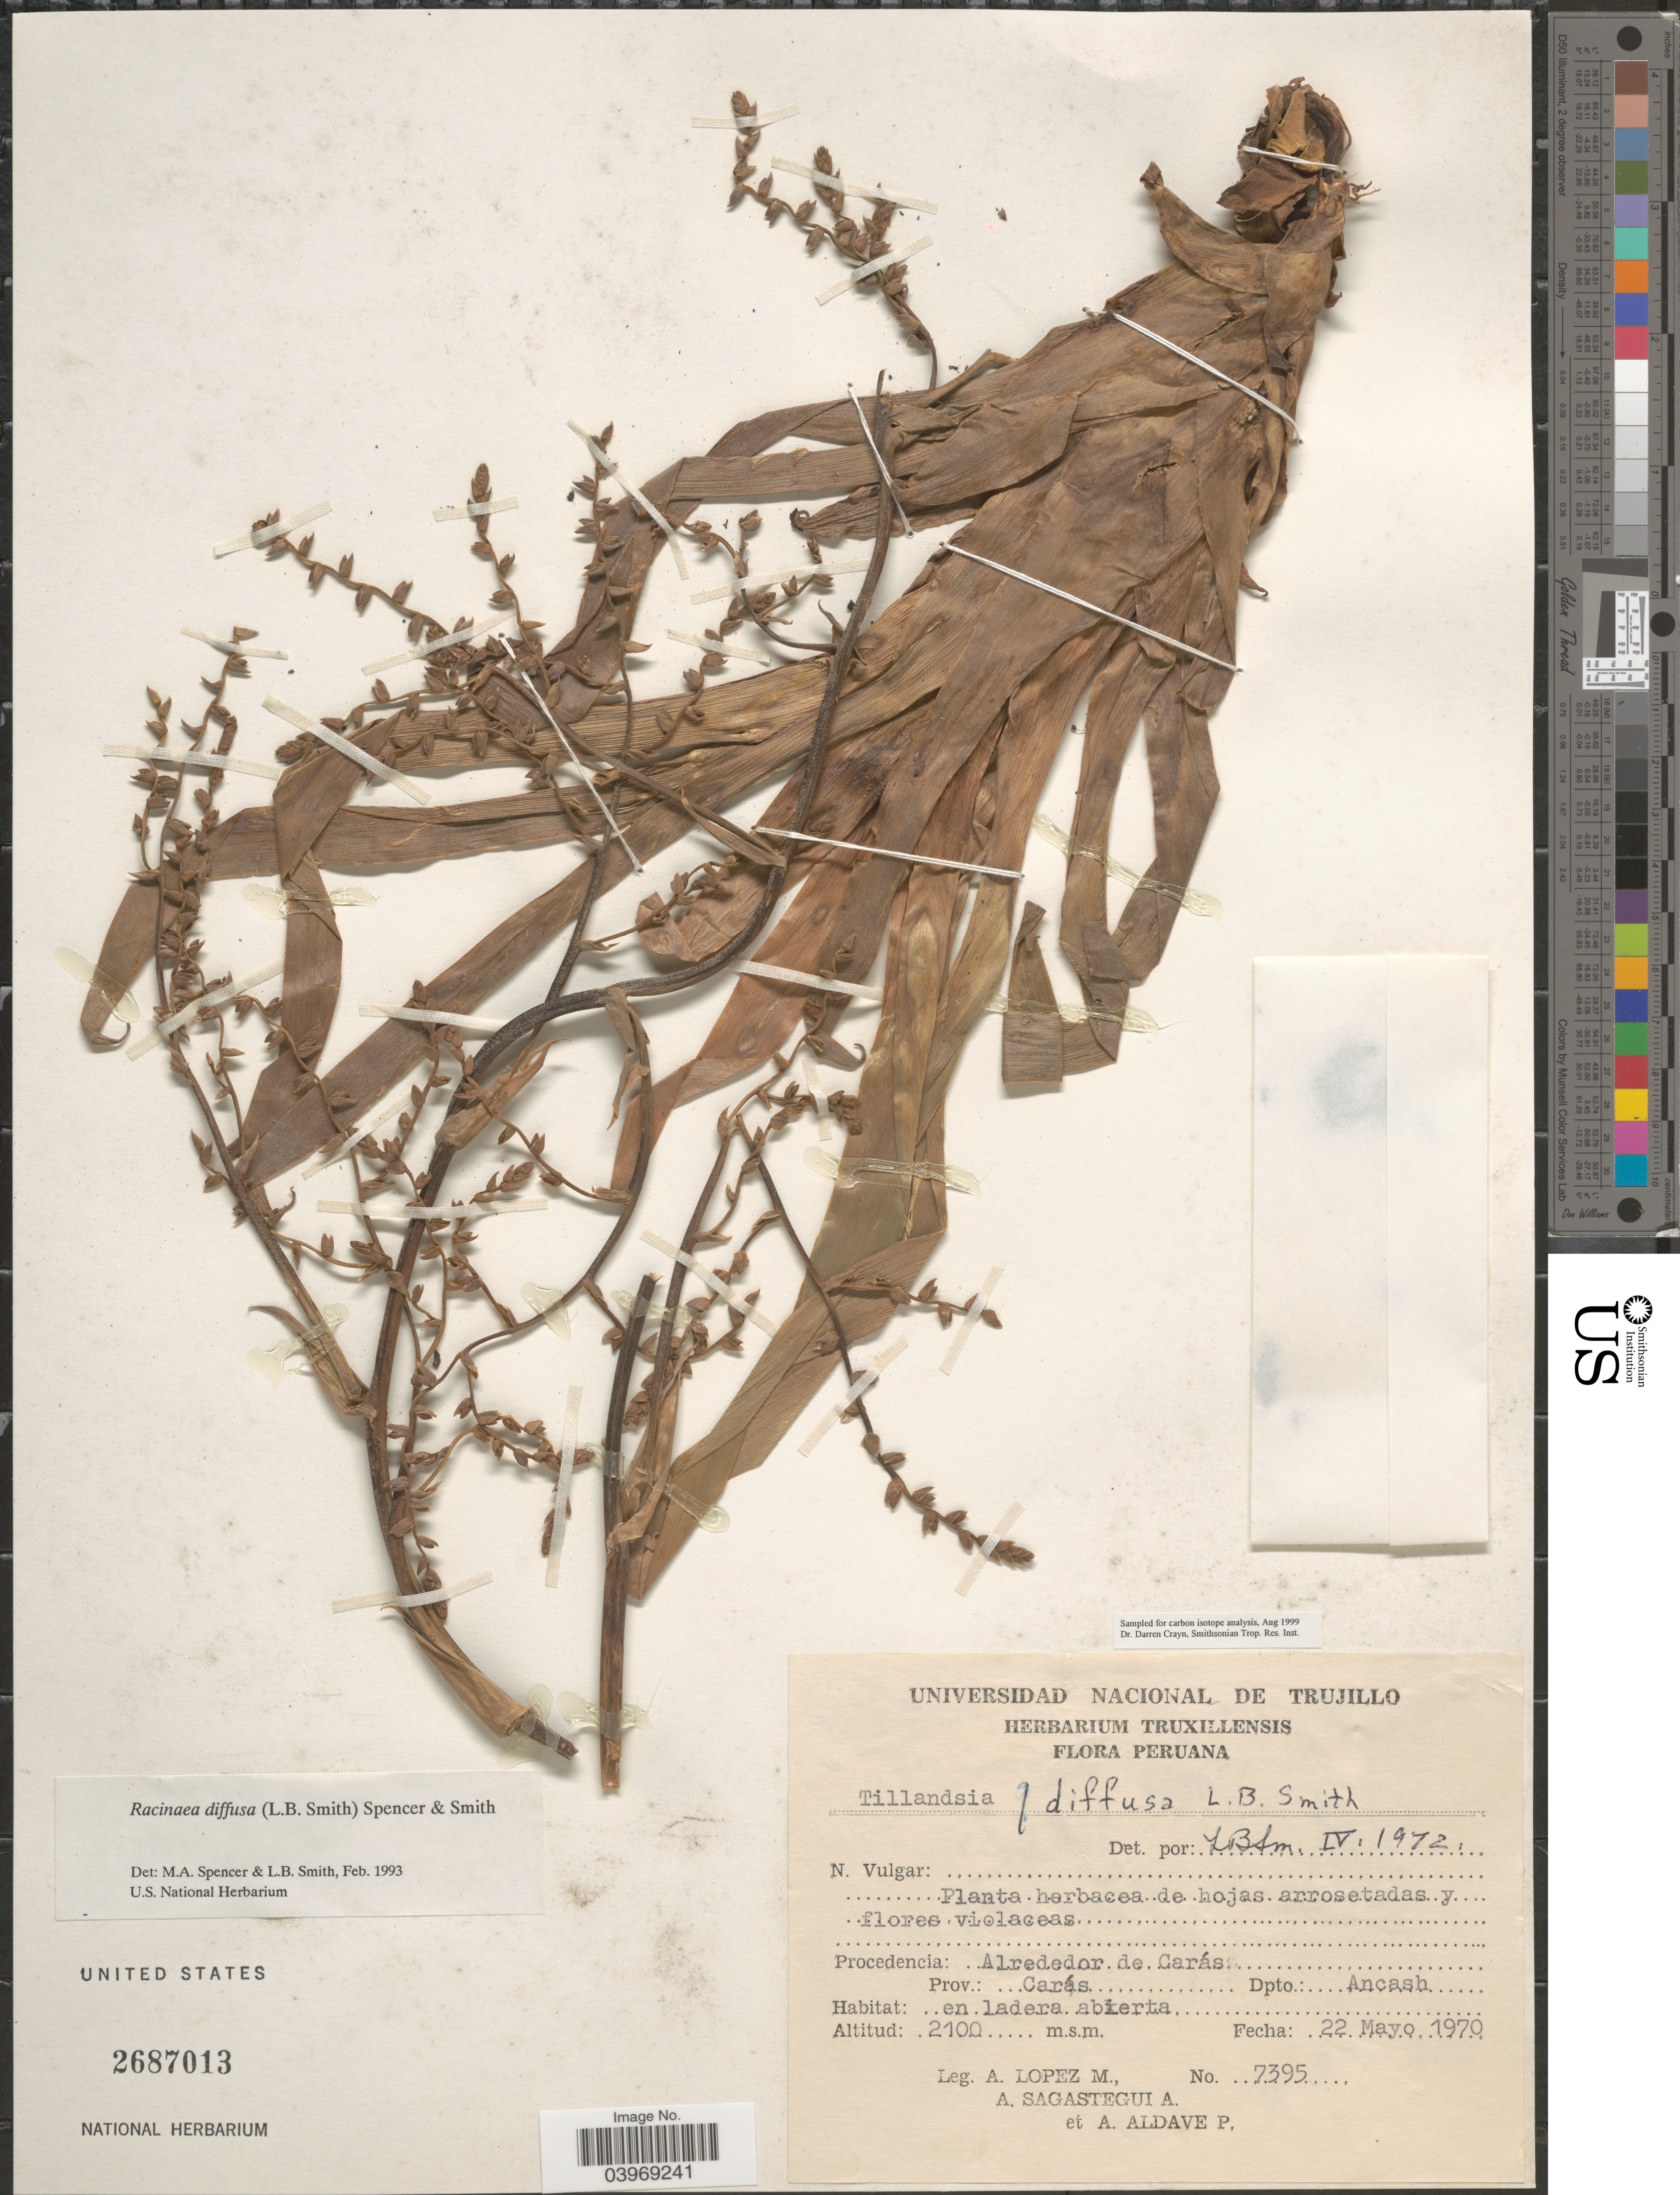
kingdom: Plantae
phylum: Tracheophyta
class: Liliopsida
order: Poales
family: Bromeliaceae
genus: Racinaea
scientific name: Racinaea diffusa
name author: (L.B. Sm.) M.A. Spencer & L.B. Sm.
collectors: A. López M., A. Sagástegui A. & A. Aldave P.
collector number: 7395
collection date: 1970-05-22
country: Peru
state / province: Ancash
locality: Alrededor de Carás. Prov. Carás. Dpto. Ancash.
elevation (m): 2100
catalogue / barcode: US 2687013